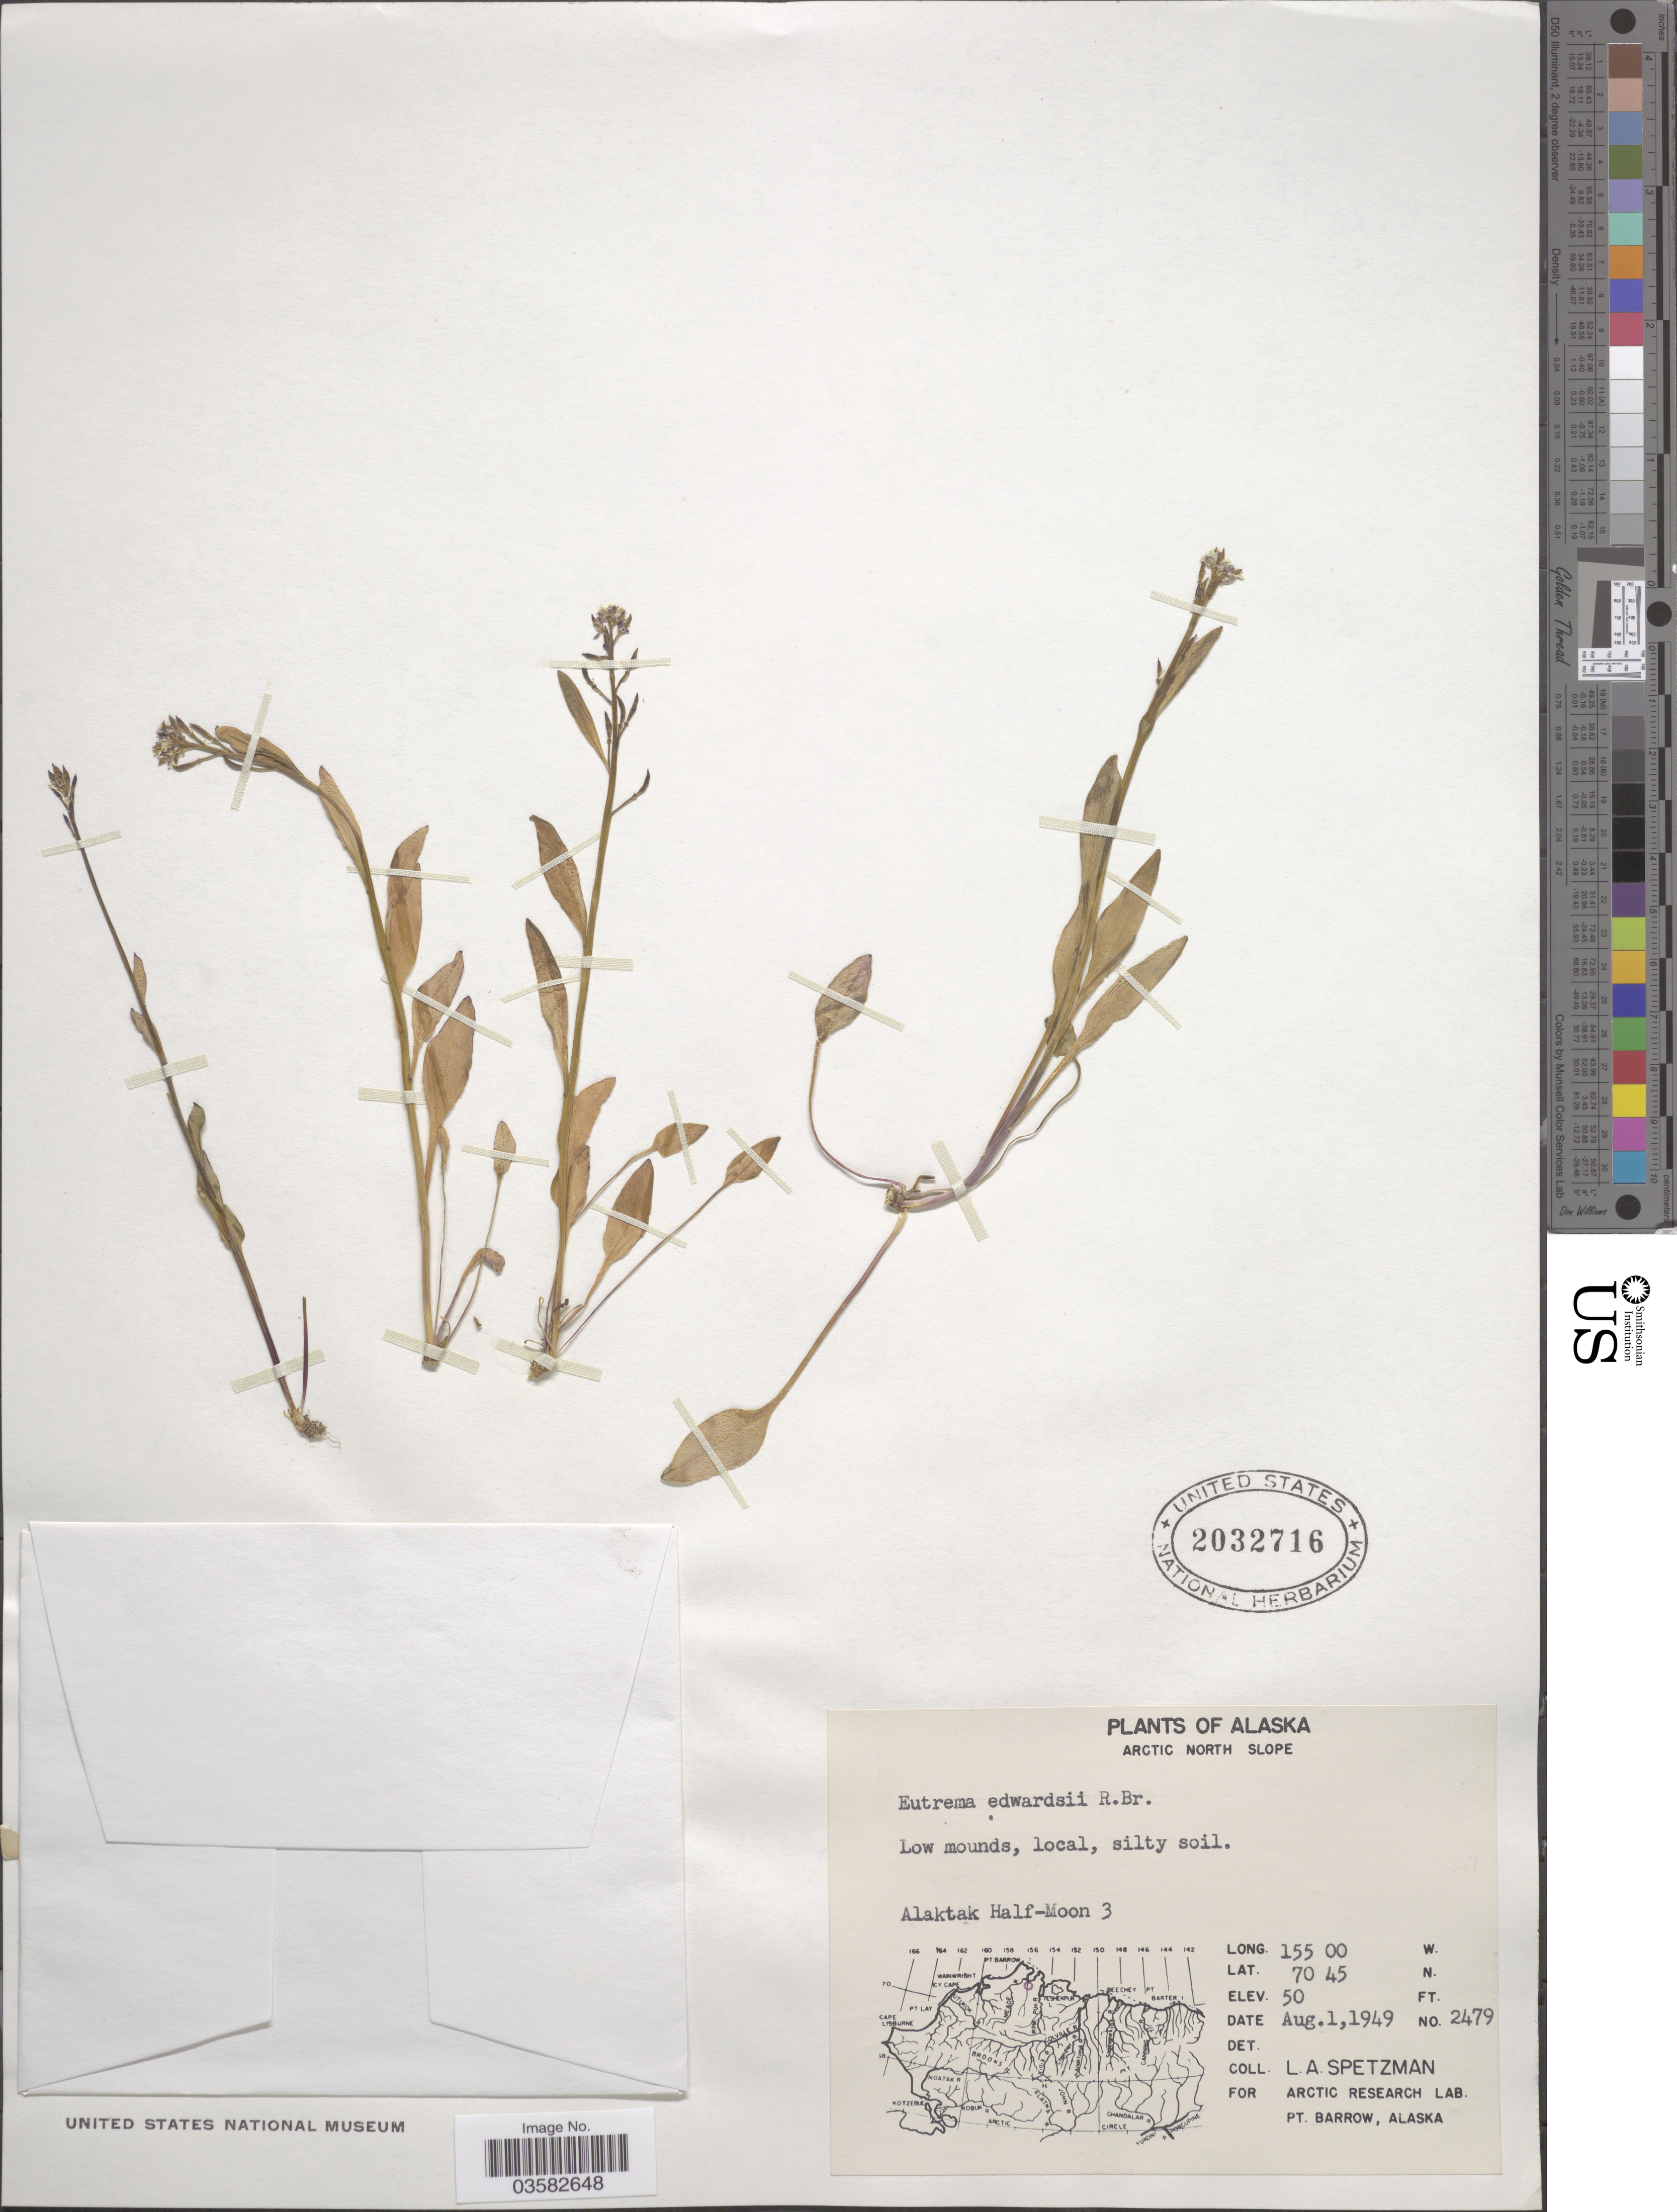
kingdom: Plantae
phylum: Tracheophyta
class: Magnoliopsida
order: Brassicales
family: Brassicaceae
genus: Eutrema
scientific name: Eutrema edwardsii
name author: R. Br.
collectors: L. Spetzman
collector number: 2479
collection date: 1949-08-01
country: United States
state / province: Alaska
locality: Arctic North Slope. Alaktak Half-Moon 3.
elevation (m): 15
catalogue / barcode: US 2032716